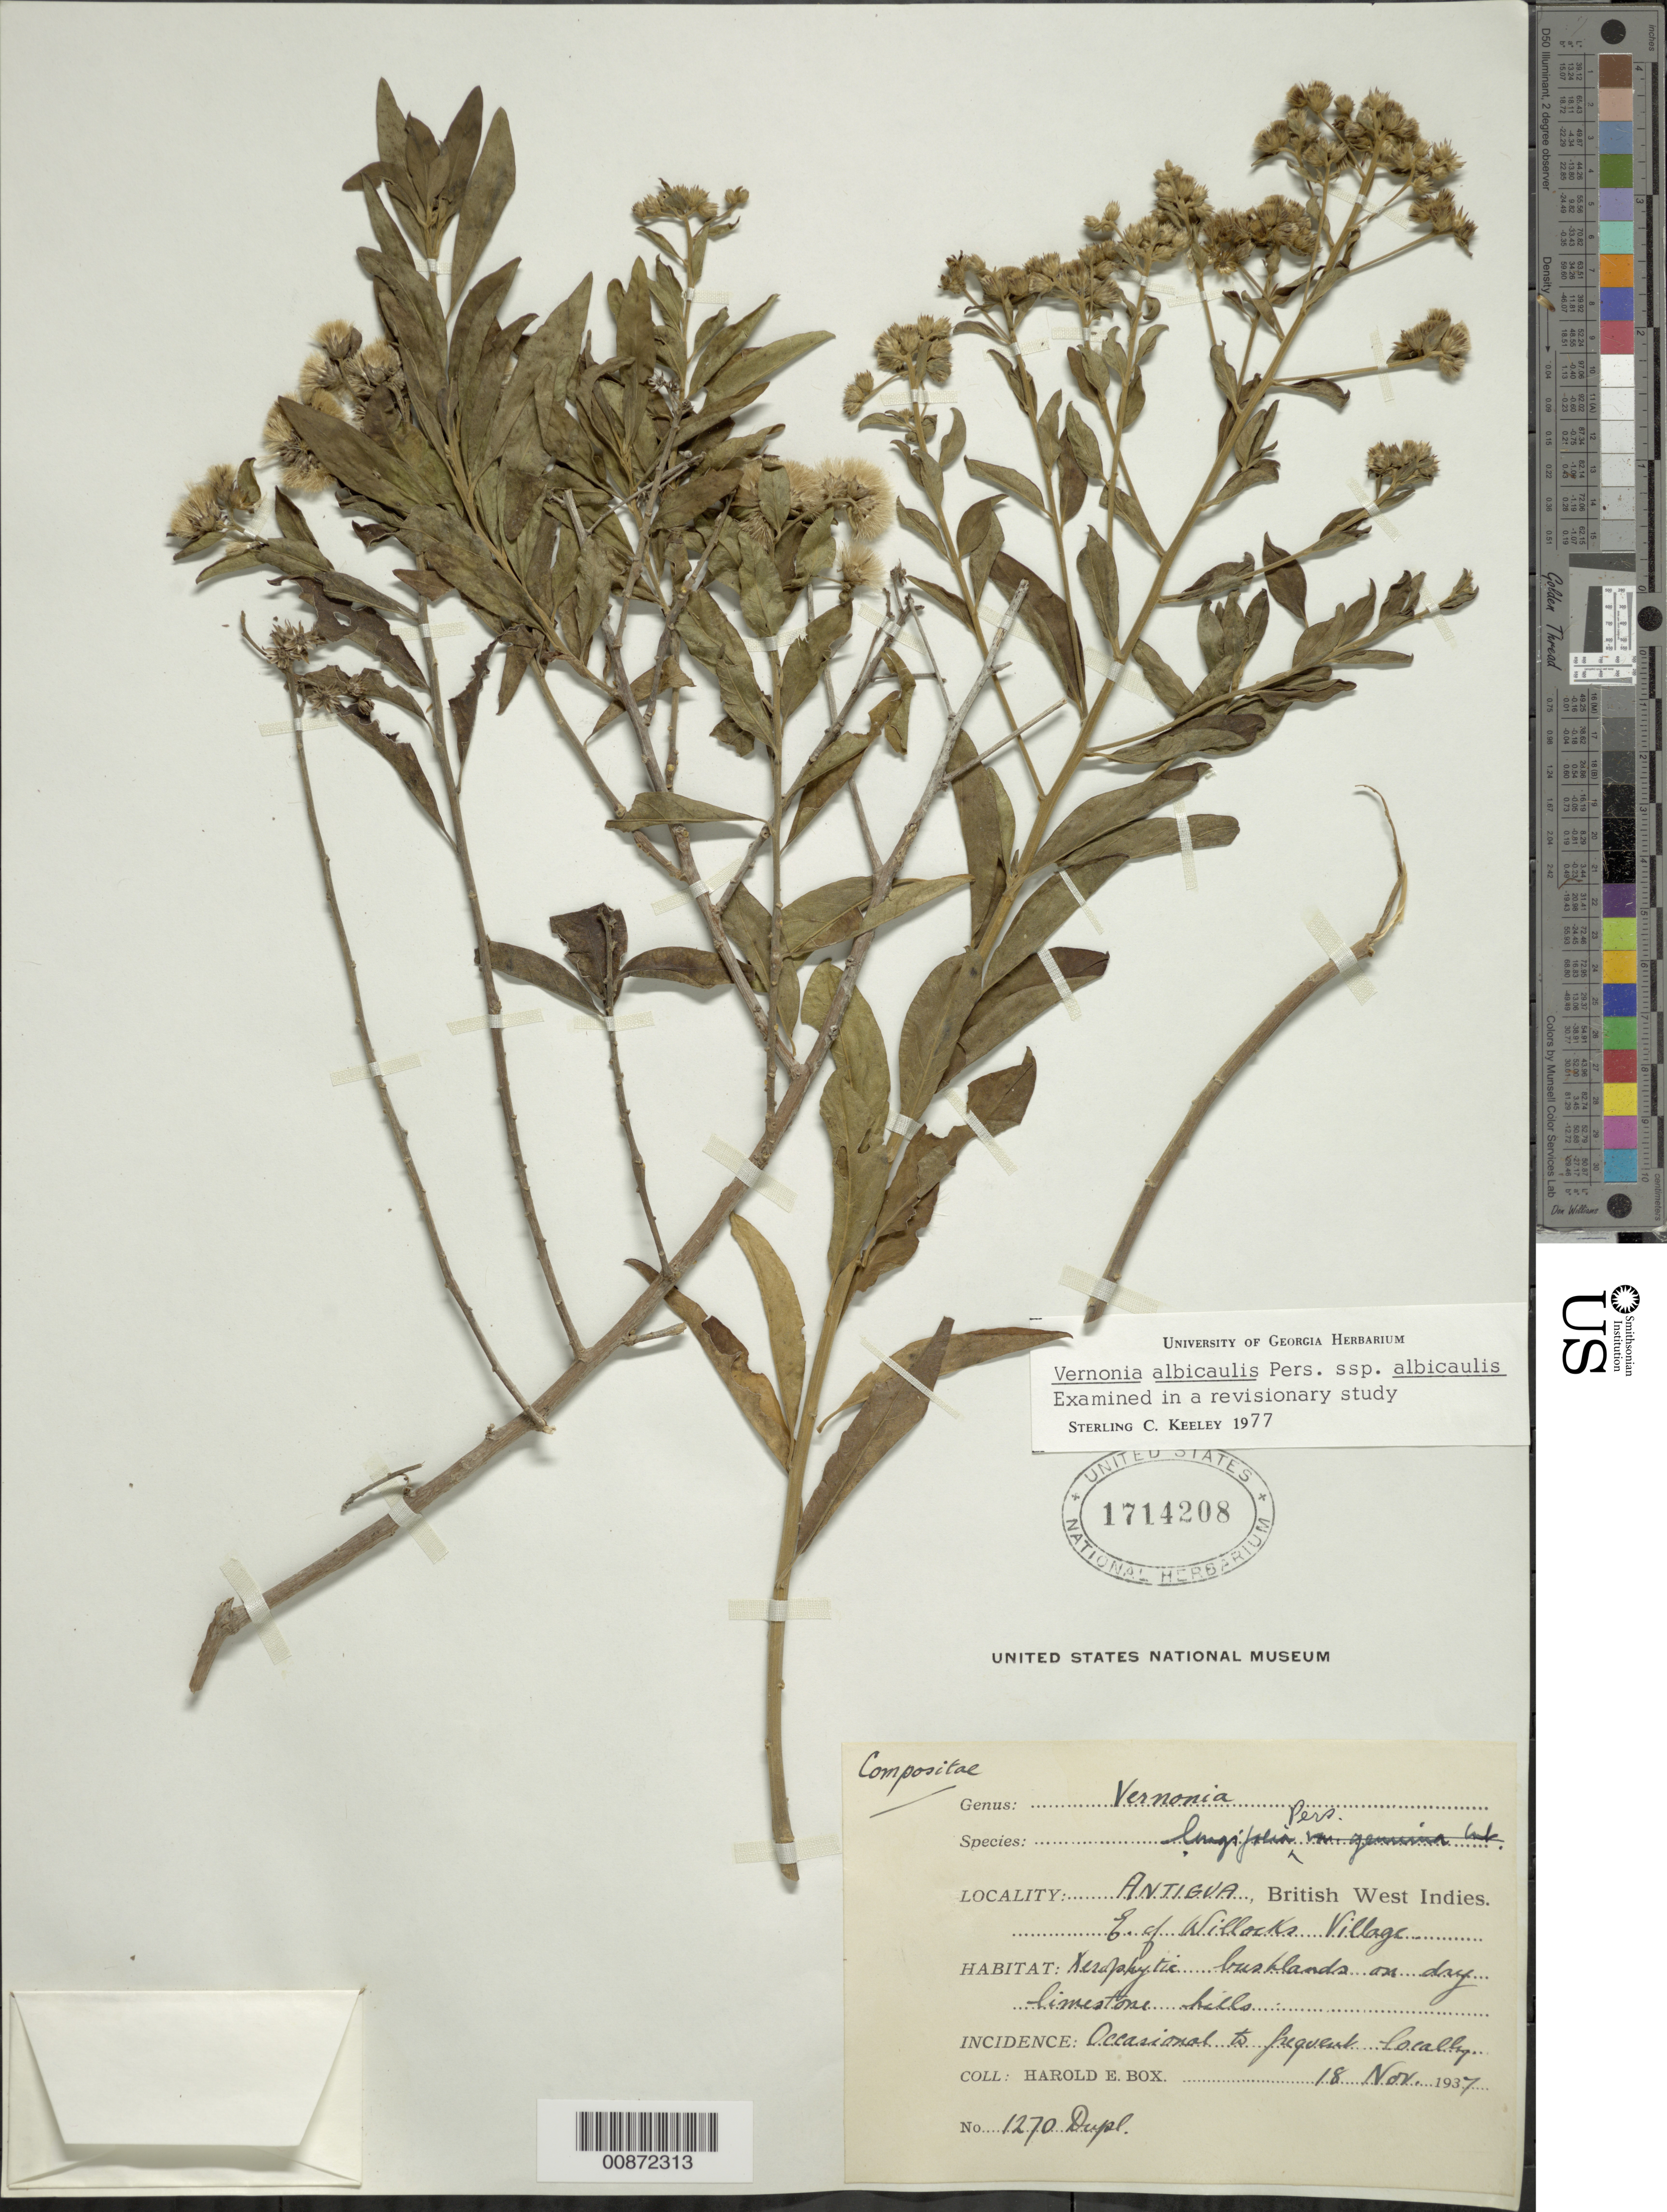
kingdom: Plantae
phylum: Tracheophyta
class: Magnoliopsida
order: Asterales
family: Asteraceae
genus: Lepidaploa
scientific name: Lepidaploa glabra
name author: (Willd.) H. Rob.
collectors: H. E. Box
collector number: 808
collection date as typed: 30 May 1937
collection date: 1937-05-30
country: Antigua and Barbuda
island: Leeward Is.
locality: Dark Valley, in SW (volcanic) district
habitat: Clearing in mesophytic woodland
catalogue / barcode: US 1714208